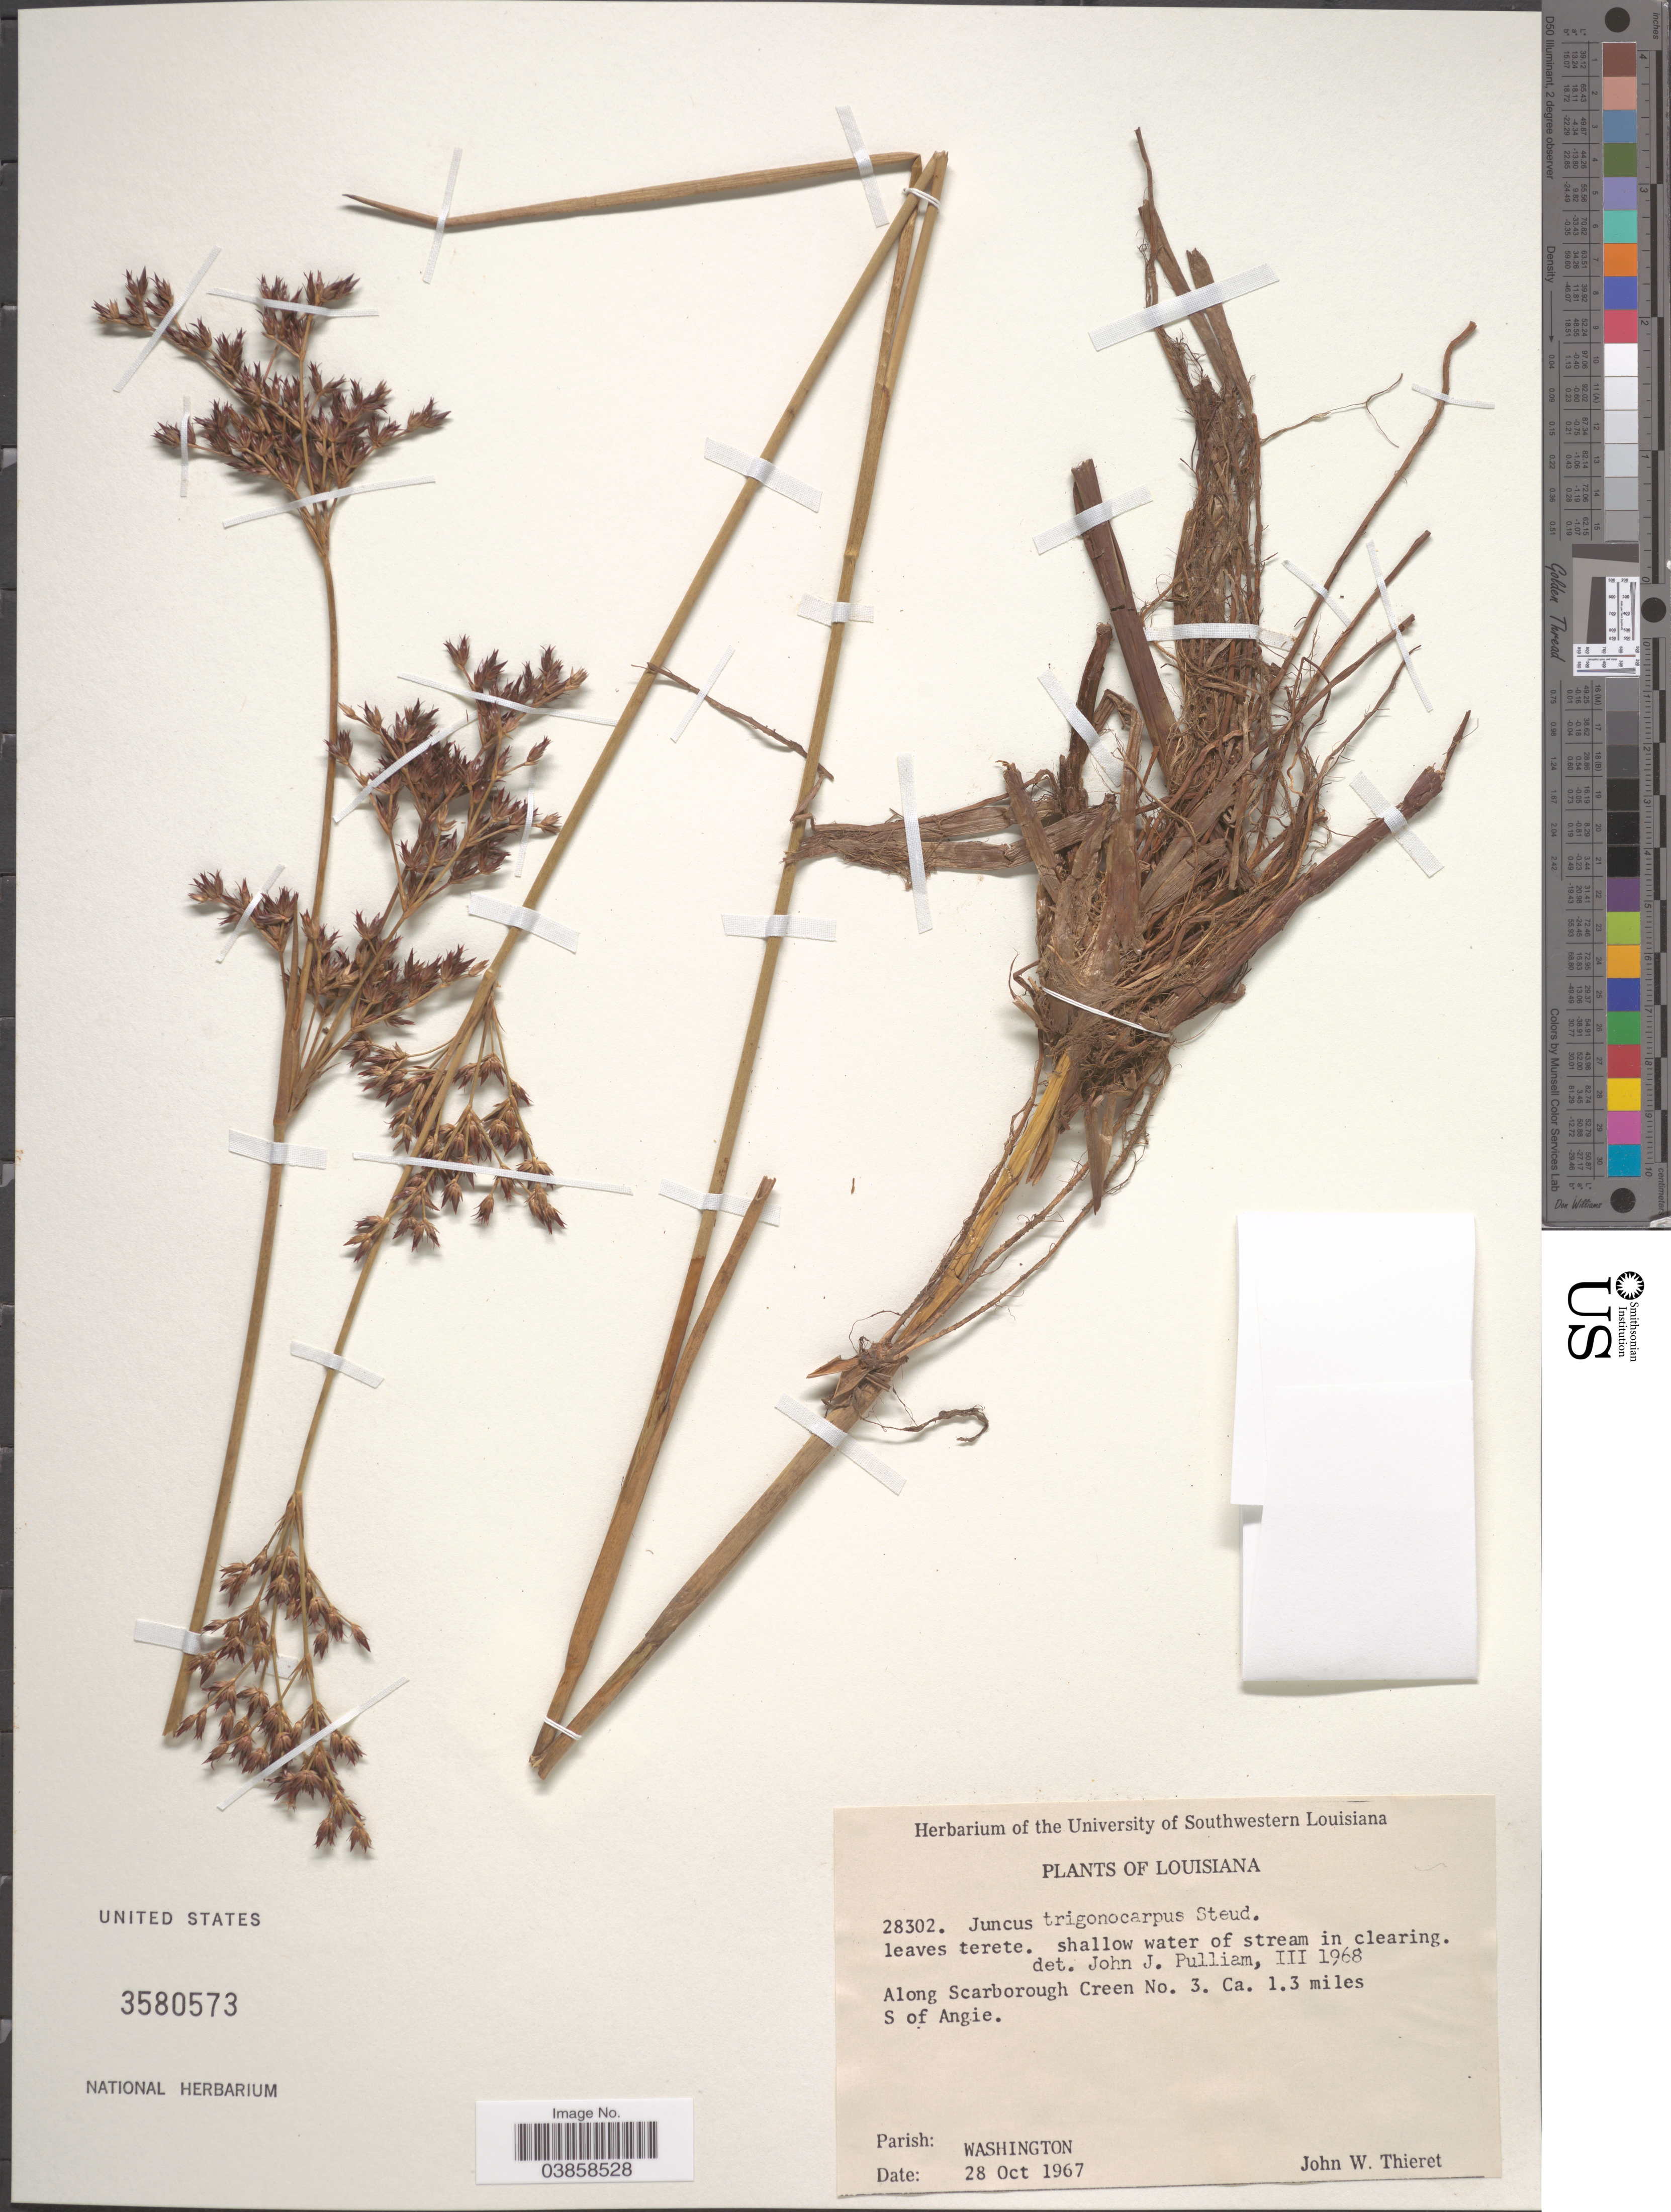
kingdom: Plantae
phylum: Tracheophyta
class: Liliopsida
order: Poales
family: Juncaceae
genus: Juncus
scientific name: Juncus trigonocarpus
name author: Steud.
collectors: J. W. Thieret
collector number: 28302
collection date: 1967-10-28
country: United States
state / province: Louisiana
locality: Along Scarborough Creen No. 3. Ca. 1.3 miles S of Angie.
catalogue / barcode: US 3580573